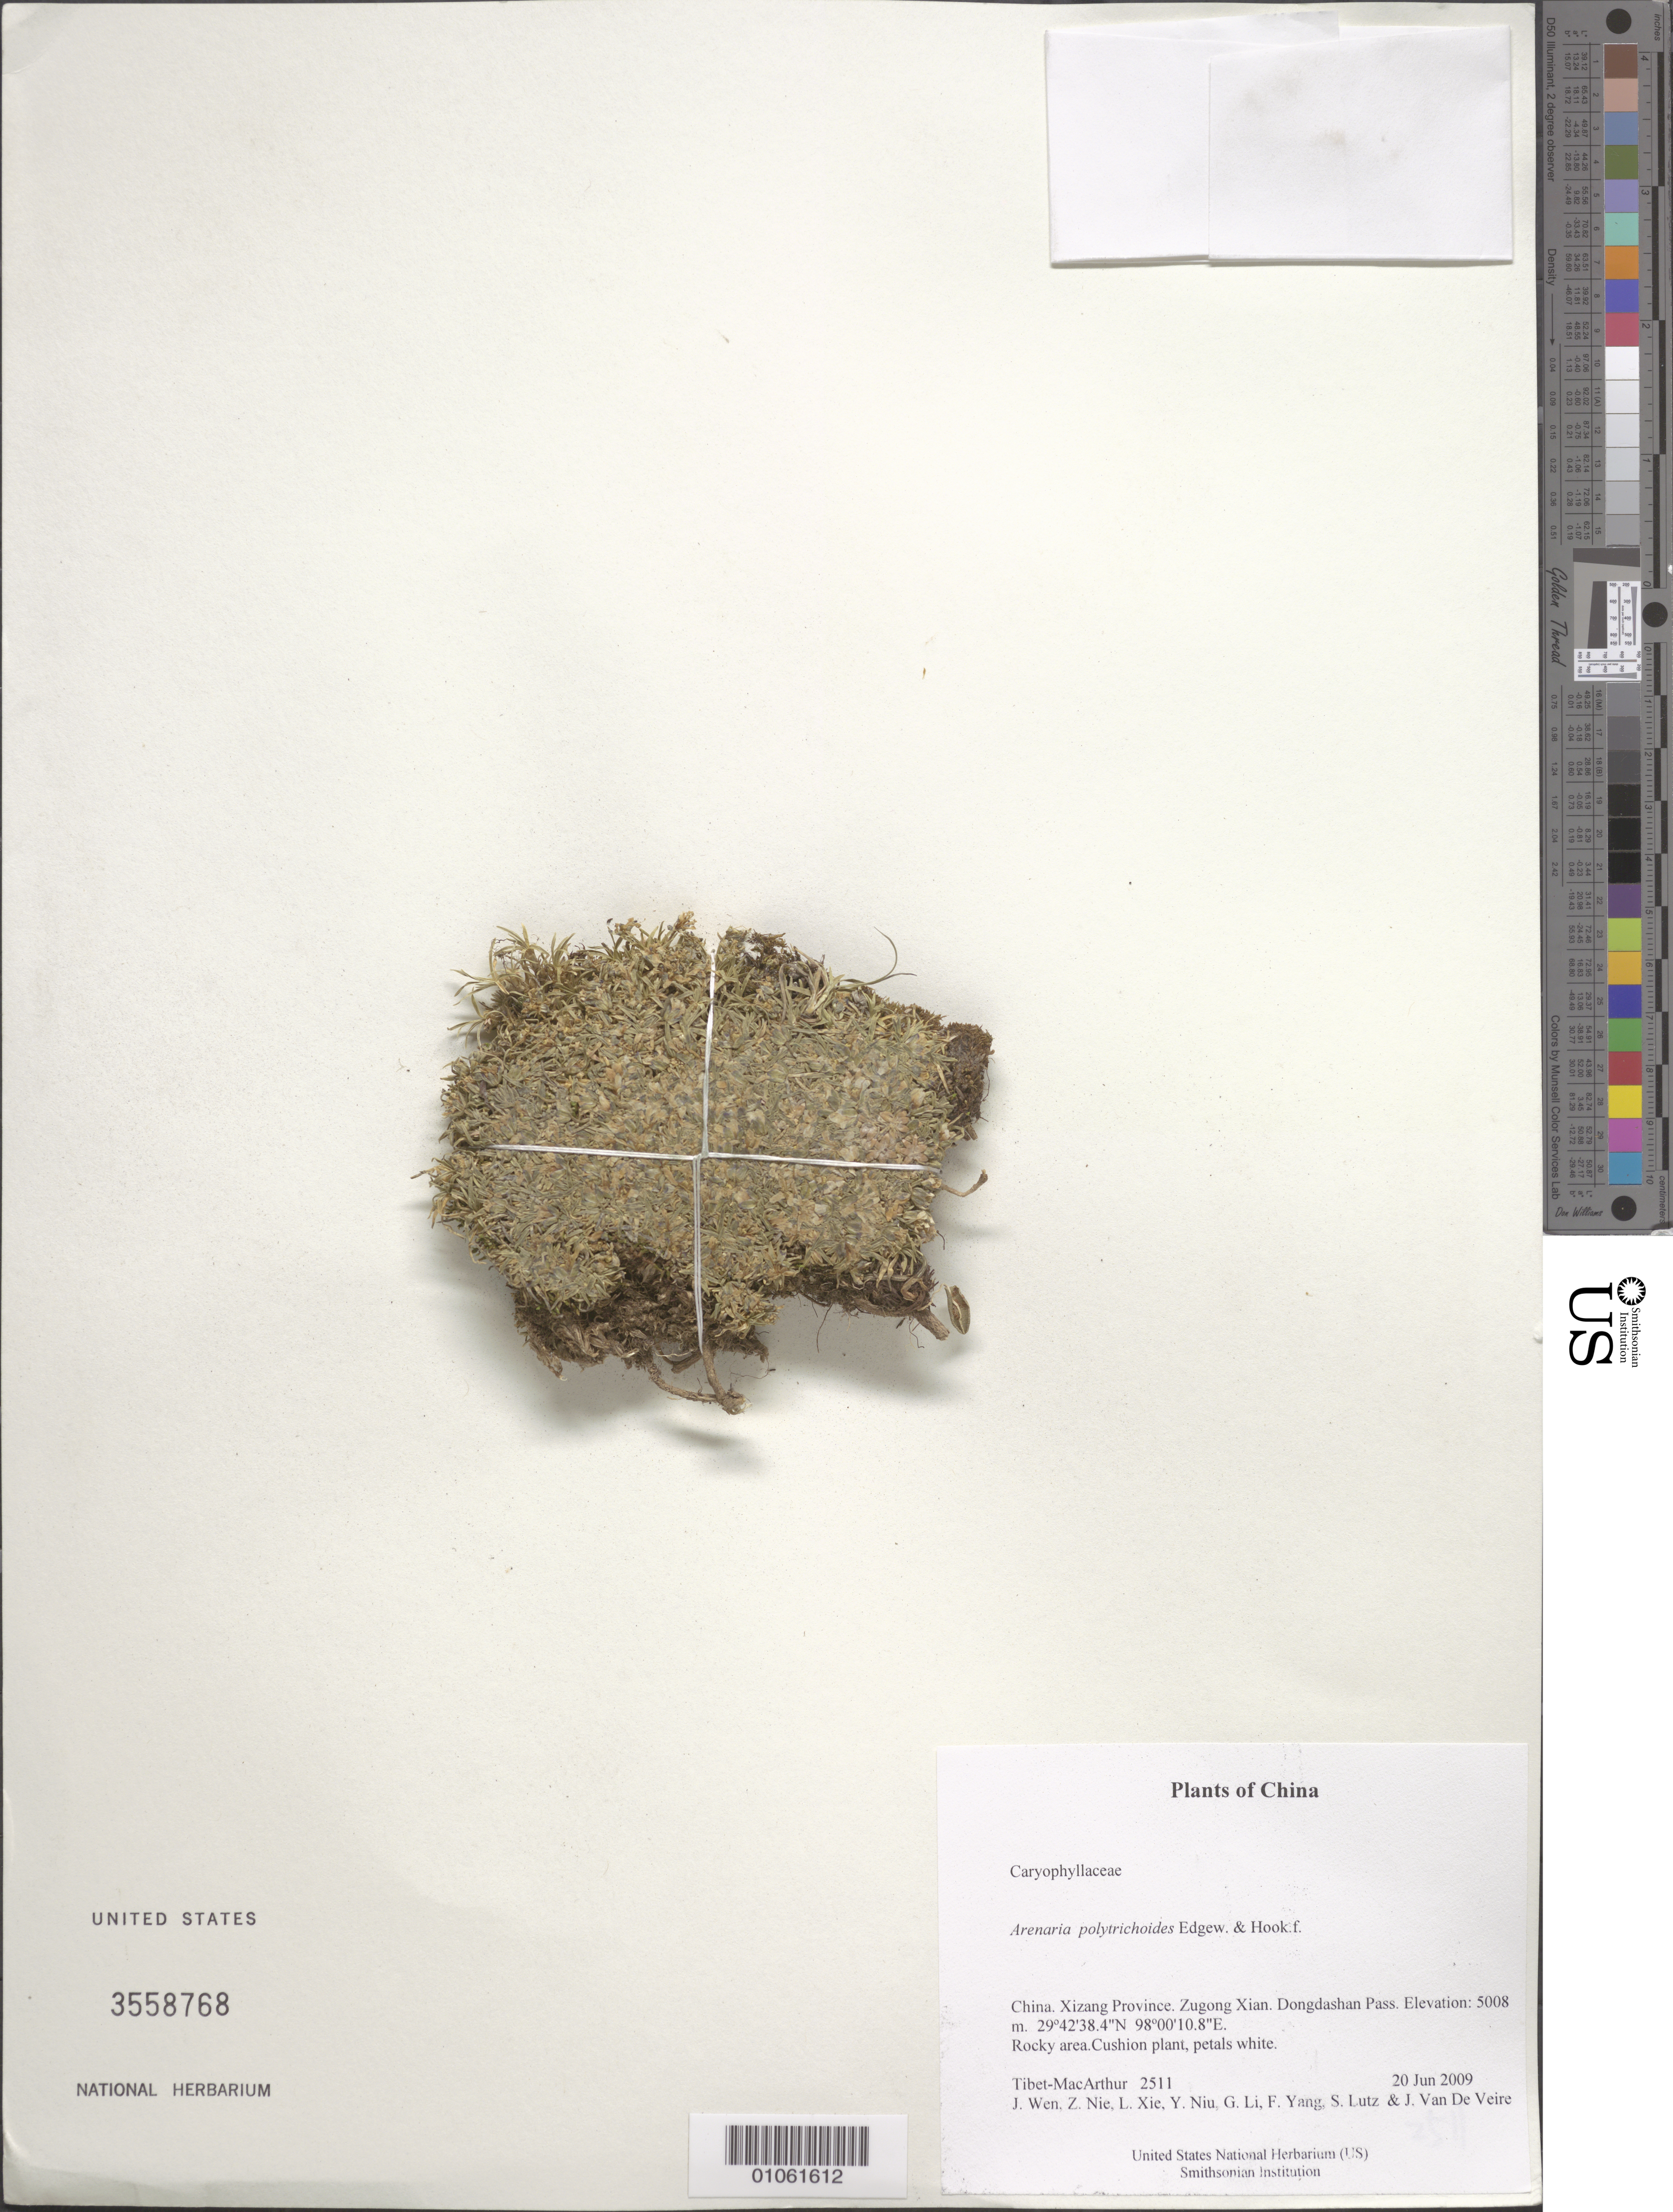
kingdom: Plantae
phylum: Tracheophyta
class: Magnoliopsida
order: Caryophyllales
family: Caryophyllaceae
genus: Arenaria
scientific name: Arenaria polytrichoides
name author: Edgew. & Hook. f.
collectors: Tibet-MacArthur, J. Wen, Z. Nie, L. Xie, Y. Niu, G. Li, F. Yang, S. Lutz & J. Van De Veire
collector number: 2511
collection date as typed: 20 Jun 2009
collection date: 2009-06-20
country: China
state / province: Xizang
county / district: Zugong Xian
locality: Dongdashan Pass.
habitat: Rocky area.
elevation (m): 5008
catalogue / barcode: US 3558768